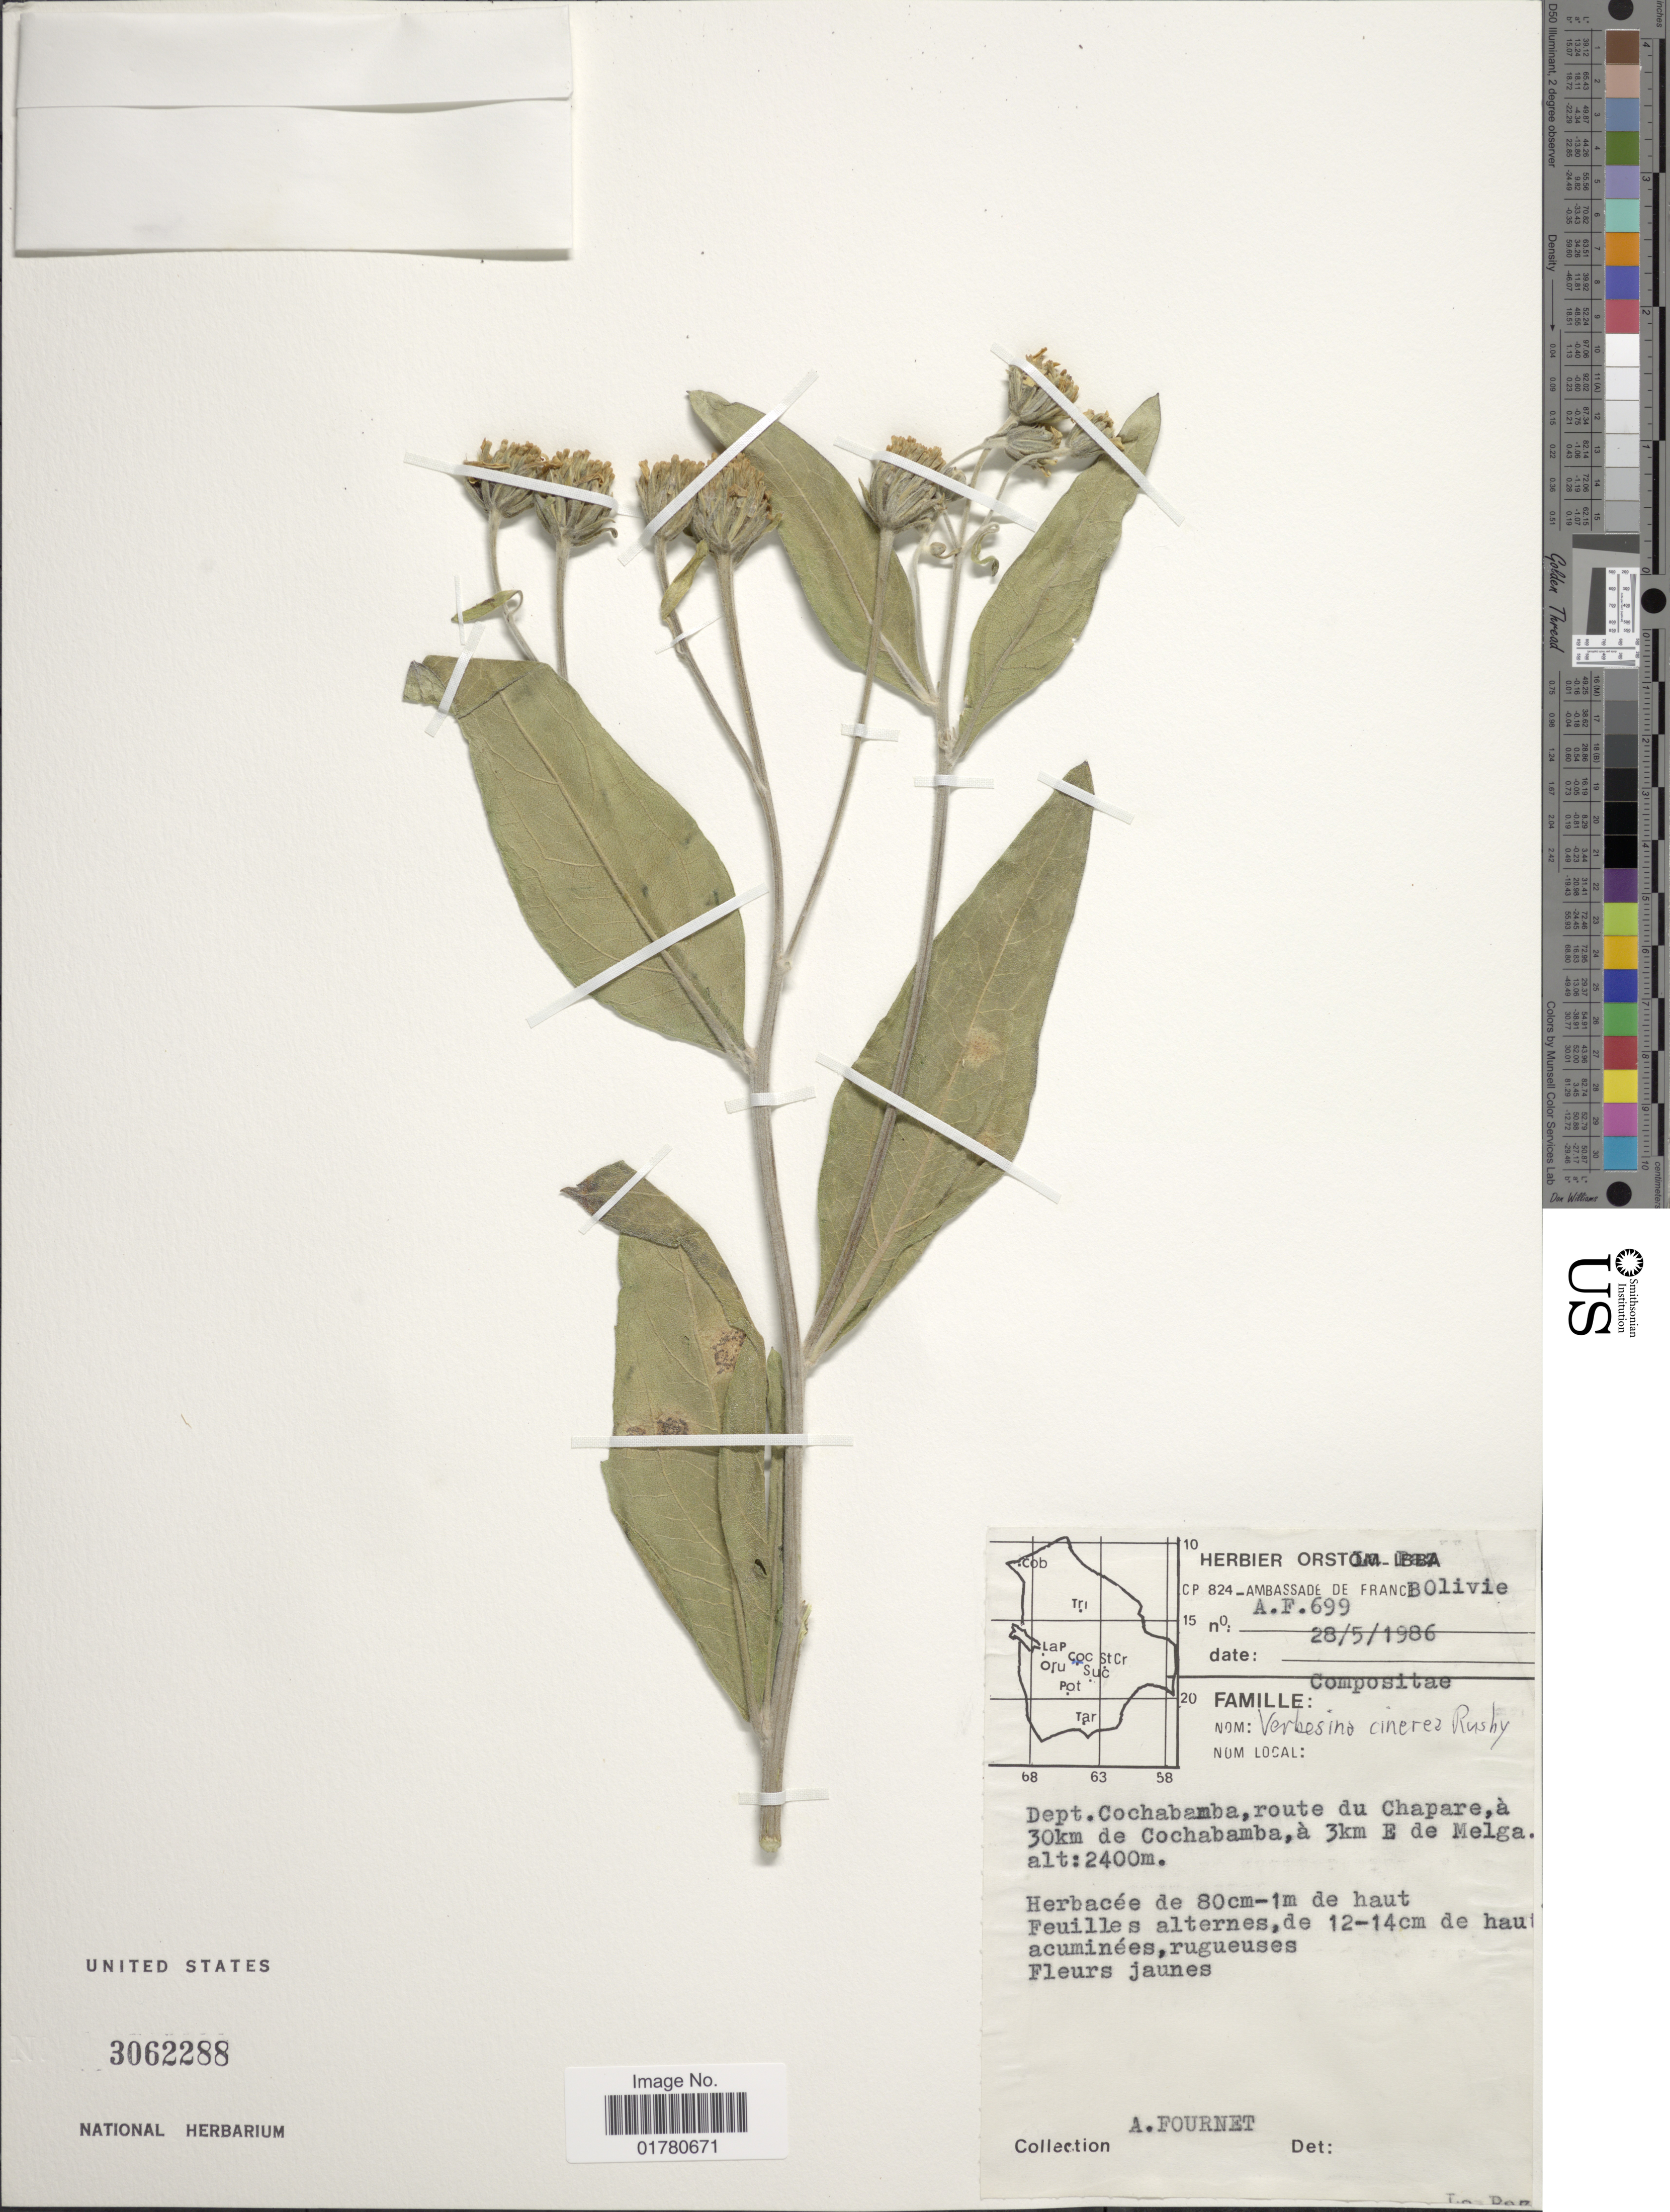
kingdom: Plantae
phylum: Tracheophyta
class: Magnoliopsida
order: Asterales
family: Asteraceae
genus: Verbesina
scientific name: Verbesina cinerea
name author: Rusby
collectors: A. Fournet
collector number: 699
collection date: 1986-05-28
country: Bolivia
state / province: Cochabamba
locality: Dept Cochabamba, route du Chapare, á 30km de Cochabamba, á 3km E de Melga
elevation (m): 2400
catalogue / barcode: US 3062288